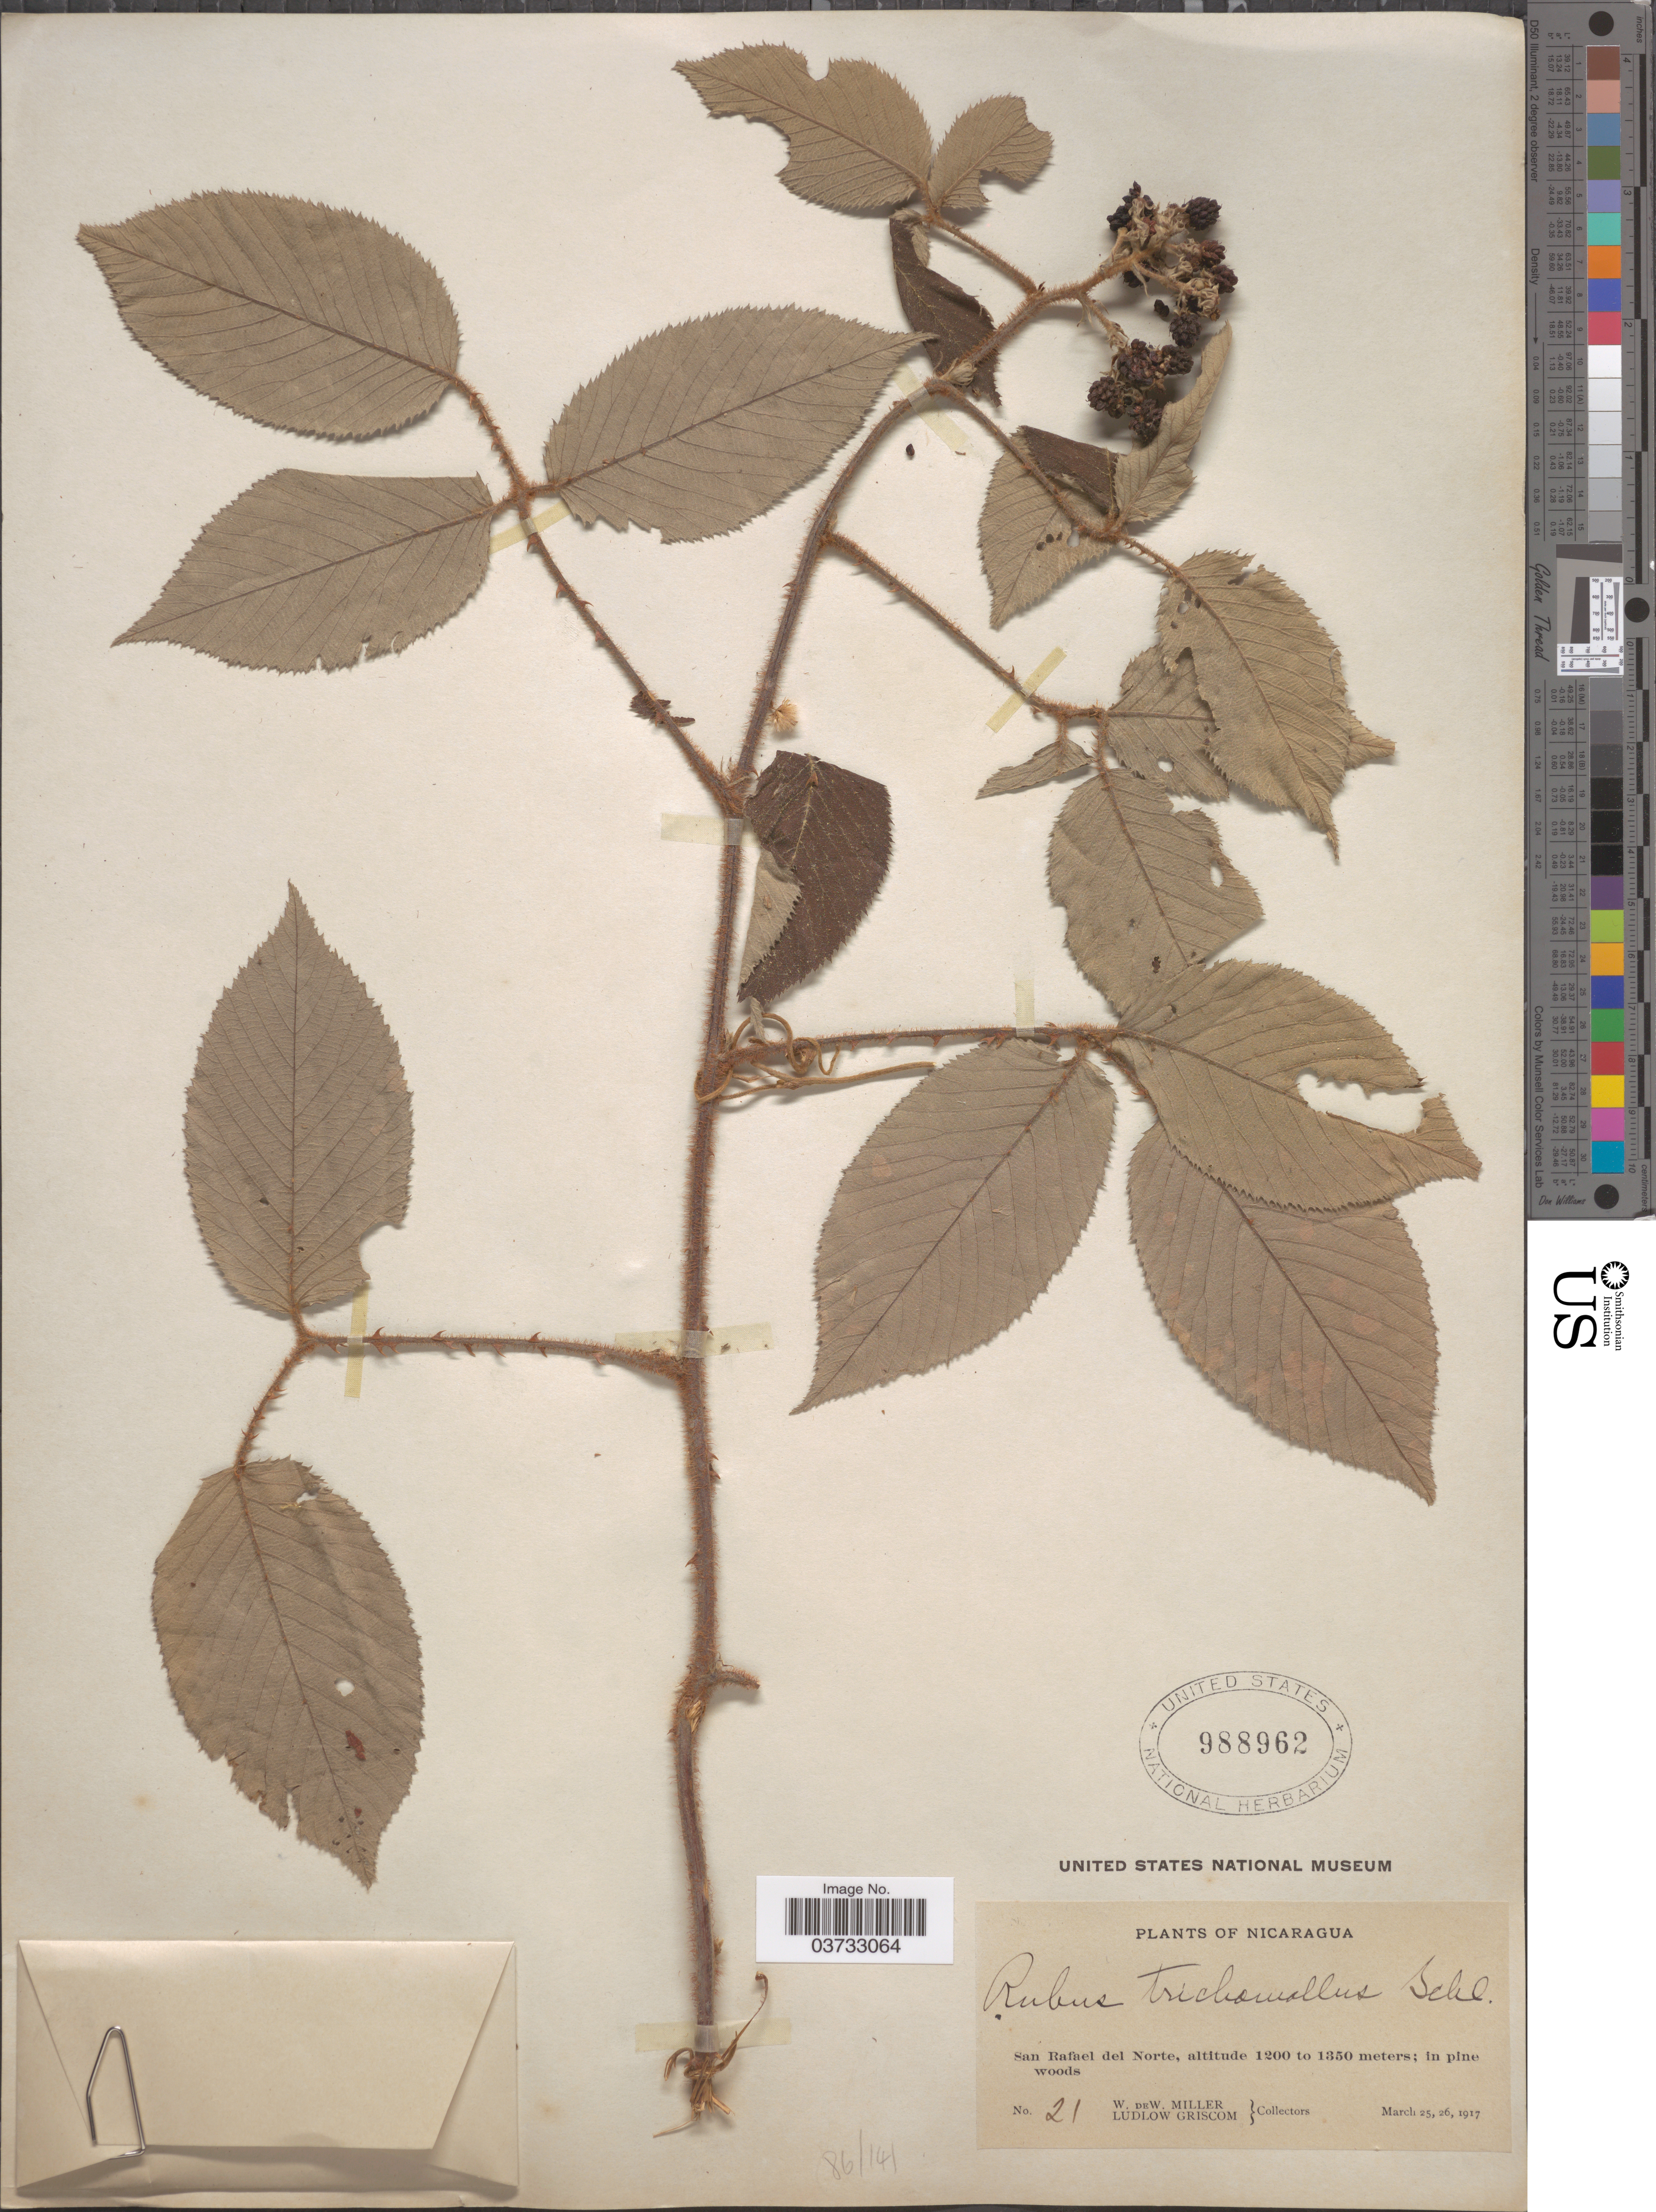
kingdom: Plantae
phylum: Tracheophyta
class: Magnoliopsida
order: Rosales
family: Rosaceae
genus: Rubus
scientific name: Rubus trichomallus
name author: Schltdl.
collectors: W. De Witt Miller & L. Griscom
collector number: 21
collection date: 1917-03-25/1917-03-26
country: Nicaragua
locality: San Rafael del Norte.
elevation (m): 1200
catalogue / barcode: US 988962